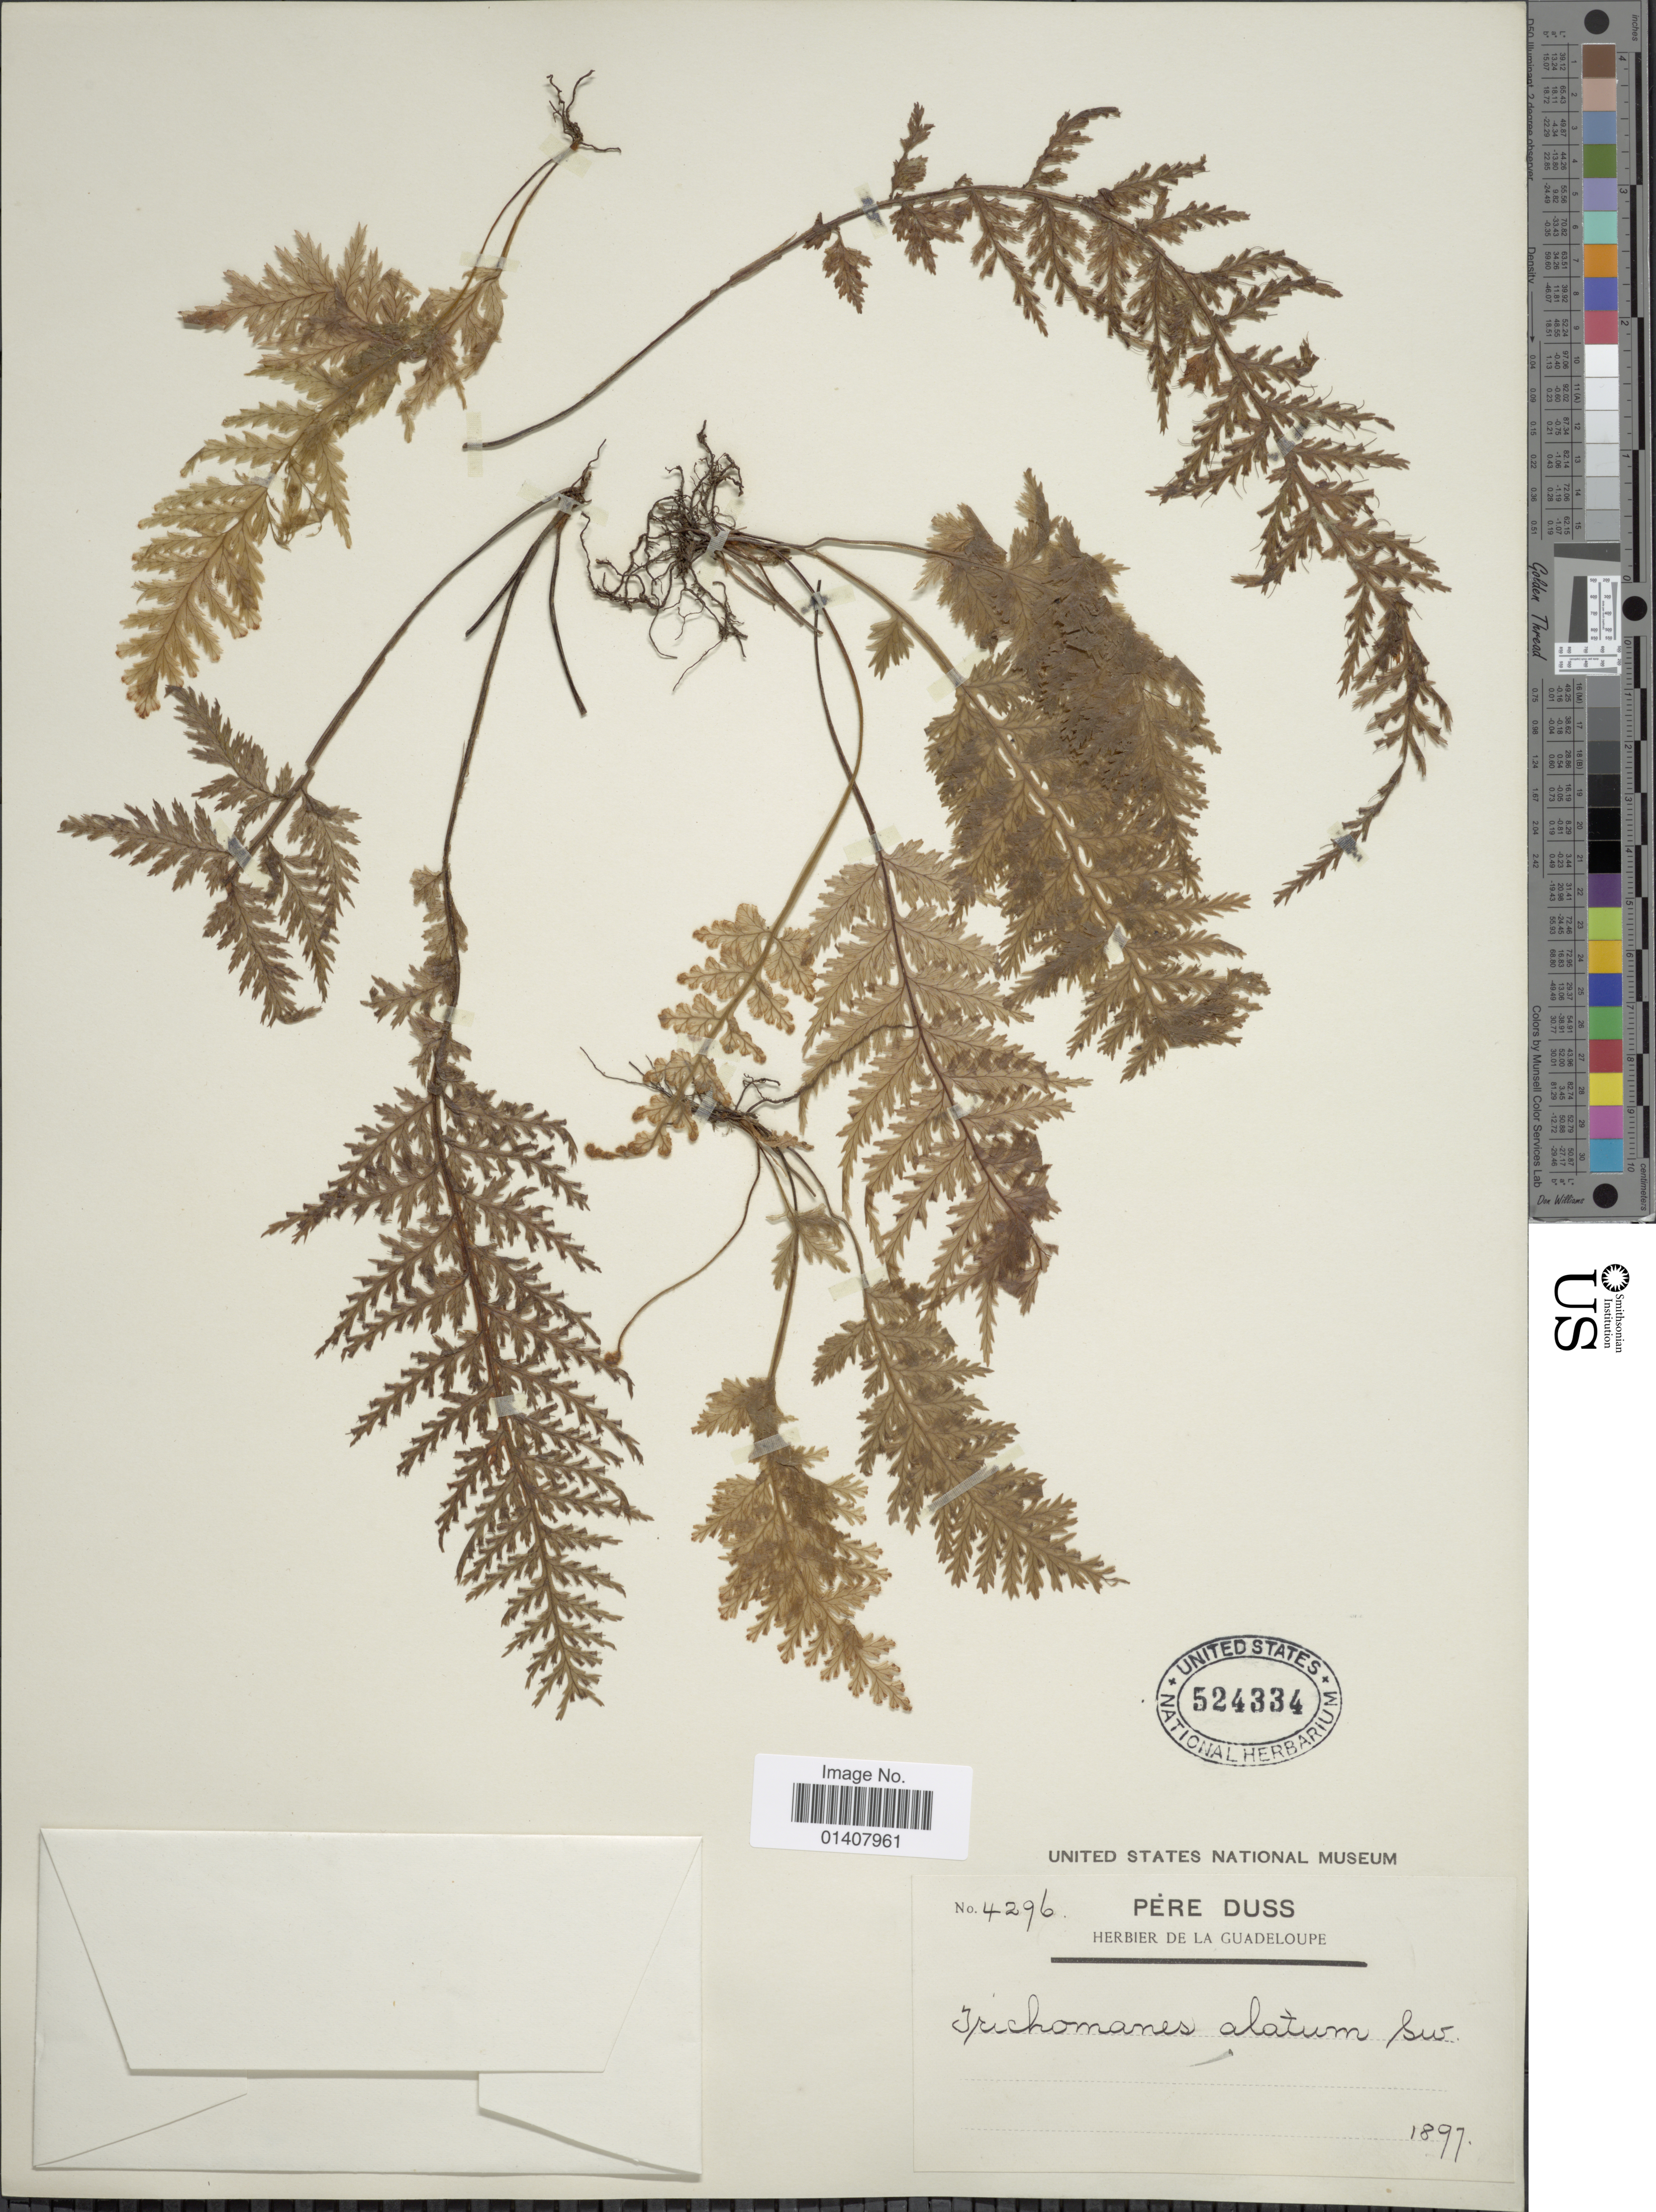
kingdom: Plantae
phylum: Tracheophyta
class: Polypodiopsida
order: Hymenophyllales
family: Hymenophyllaceae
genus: Trichomanes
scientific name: Trichomanes alatum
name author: Sw.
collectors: Père Duss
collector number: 4296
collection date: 1897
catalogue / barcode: US 524334